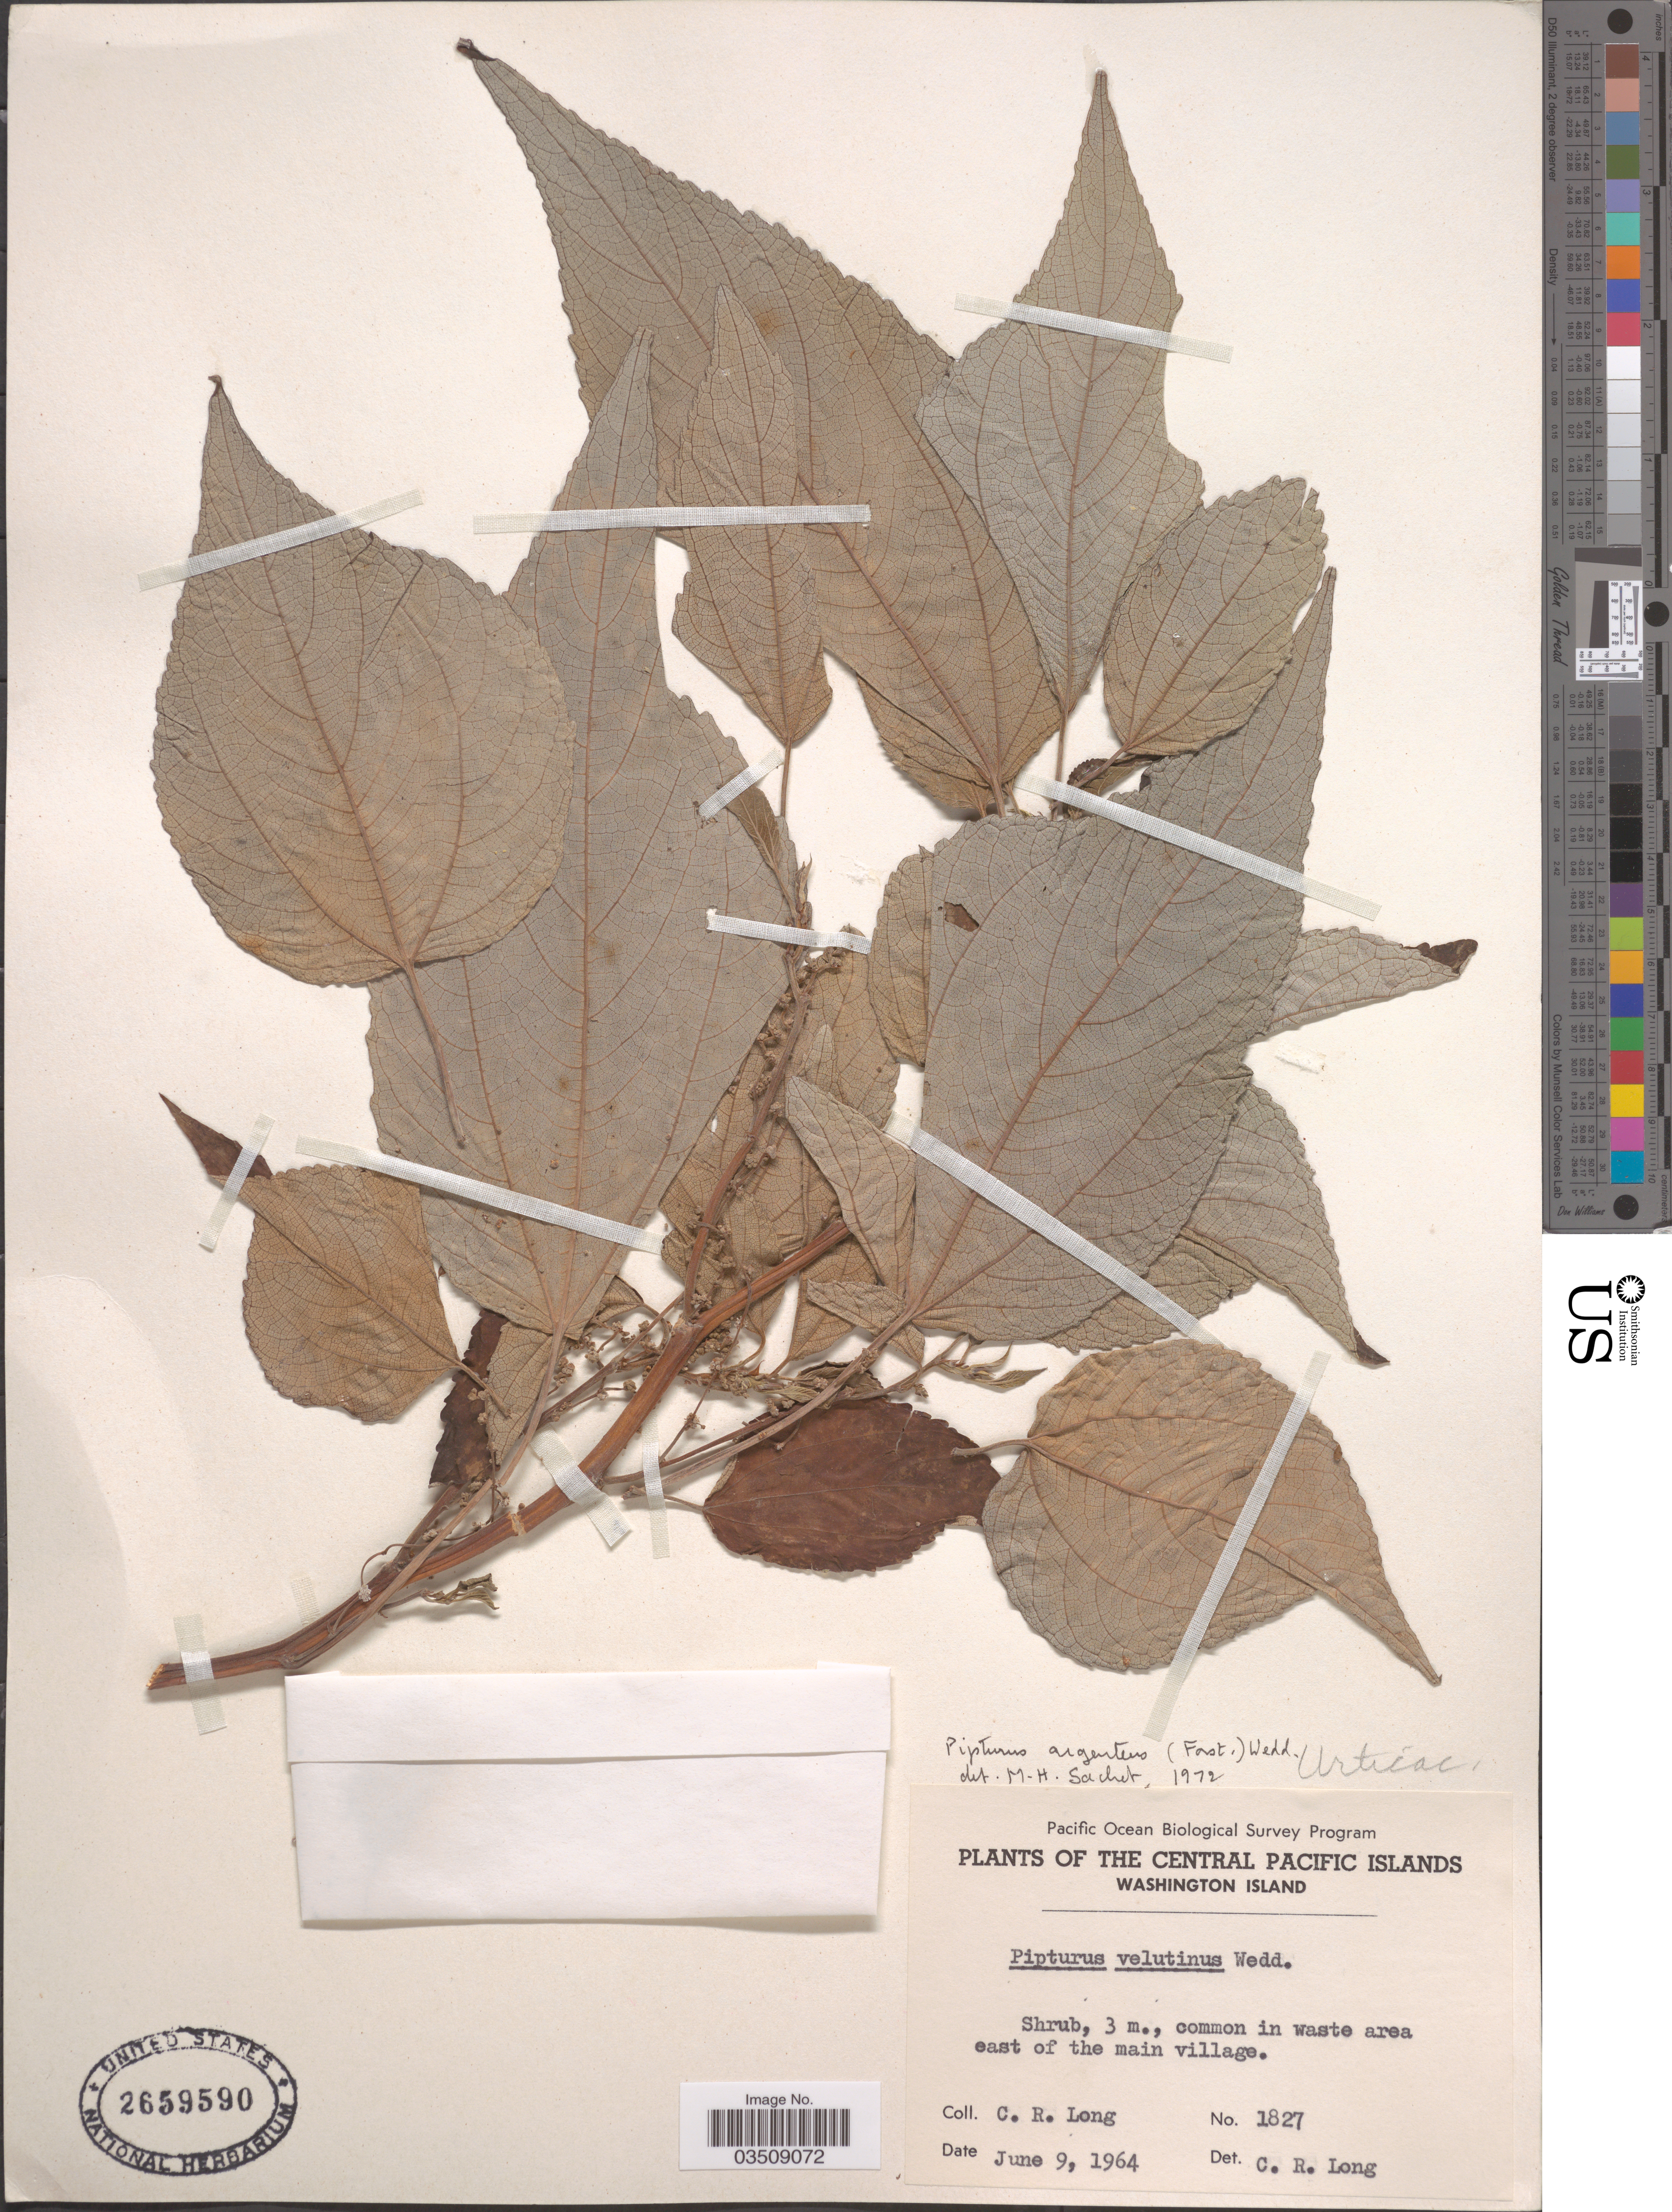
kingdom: Plantae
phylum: Tracheophyta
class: Magnoliopsida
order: Rosales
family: Urticaceae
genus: Pipturus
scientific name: Pipturus argenteus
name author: (G. Forst.) Wedd.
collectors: C. R. Long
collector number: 1827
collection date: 1964-06-09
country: Kiribati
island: Teraina [Washington Island]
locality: Central Pacific Islands. Washington Island. In waste area east of the main village.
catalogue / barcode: US 2659590